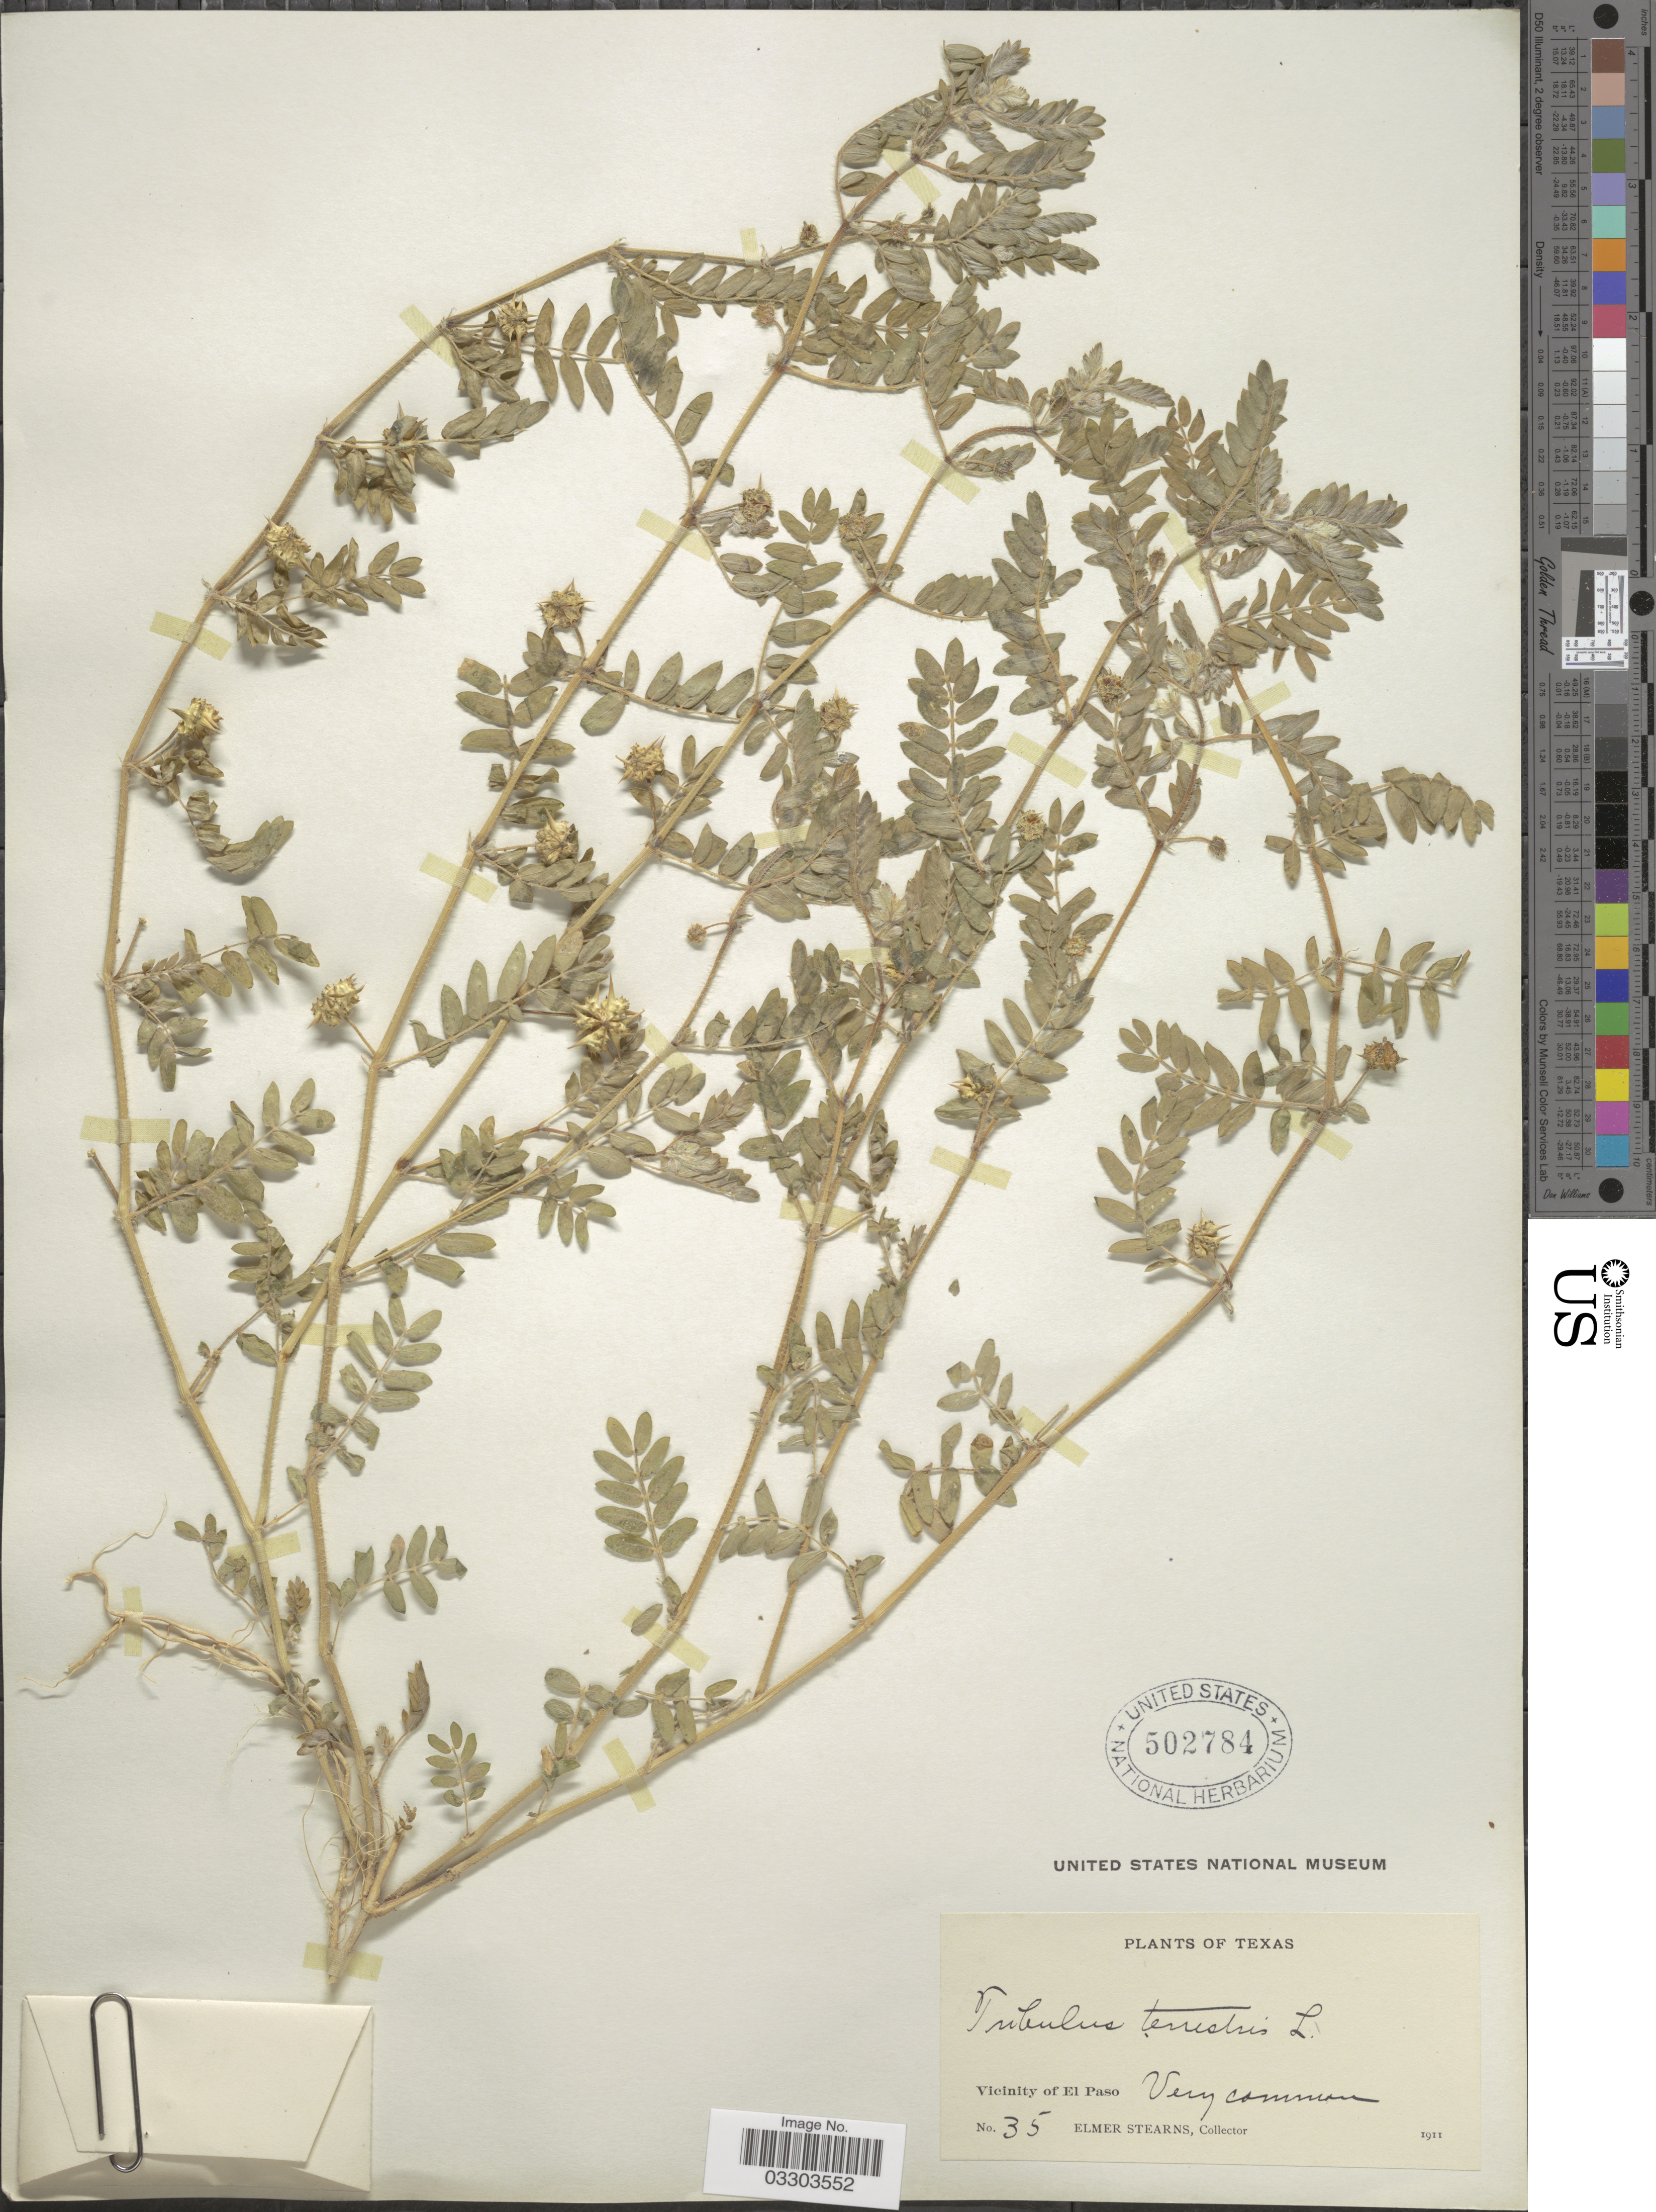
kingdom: Plantae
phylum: Tracheophyta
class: Magnoliopsida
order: Zygophyllales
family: Zygophyllaceae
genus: Tribulus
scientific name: Tribulus terrestris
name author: L.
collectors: E. Stearns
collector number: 35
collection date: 1911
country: United States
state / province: Texas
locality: Vicinity of El Paso.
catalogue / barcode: US 502784